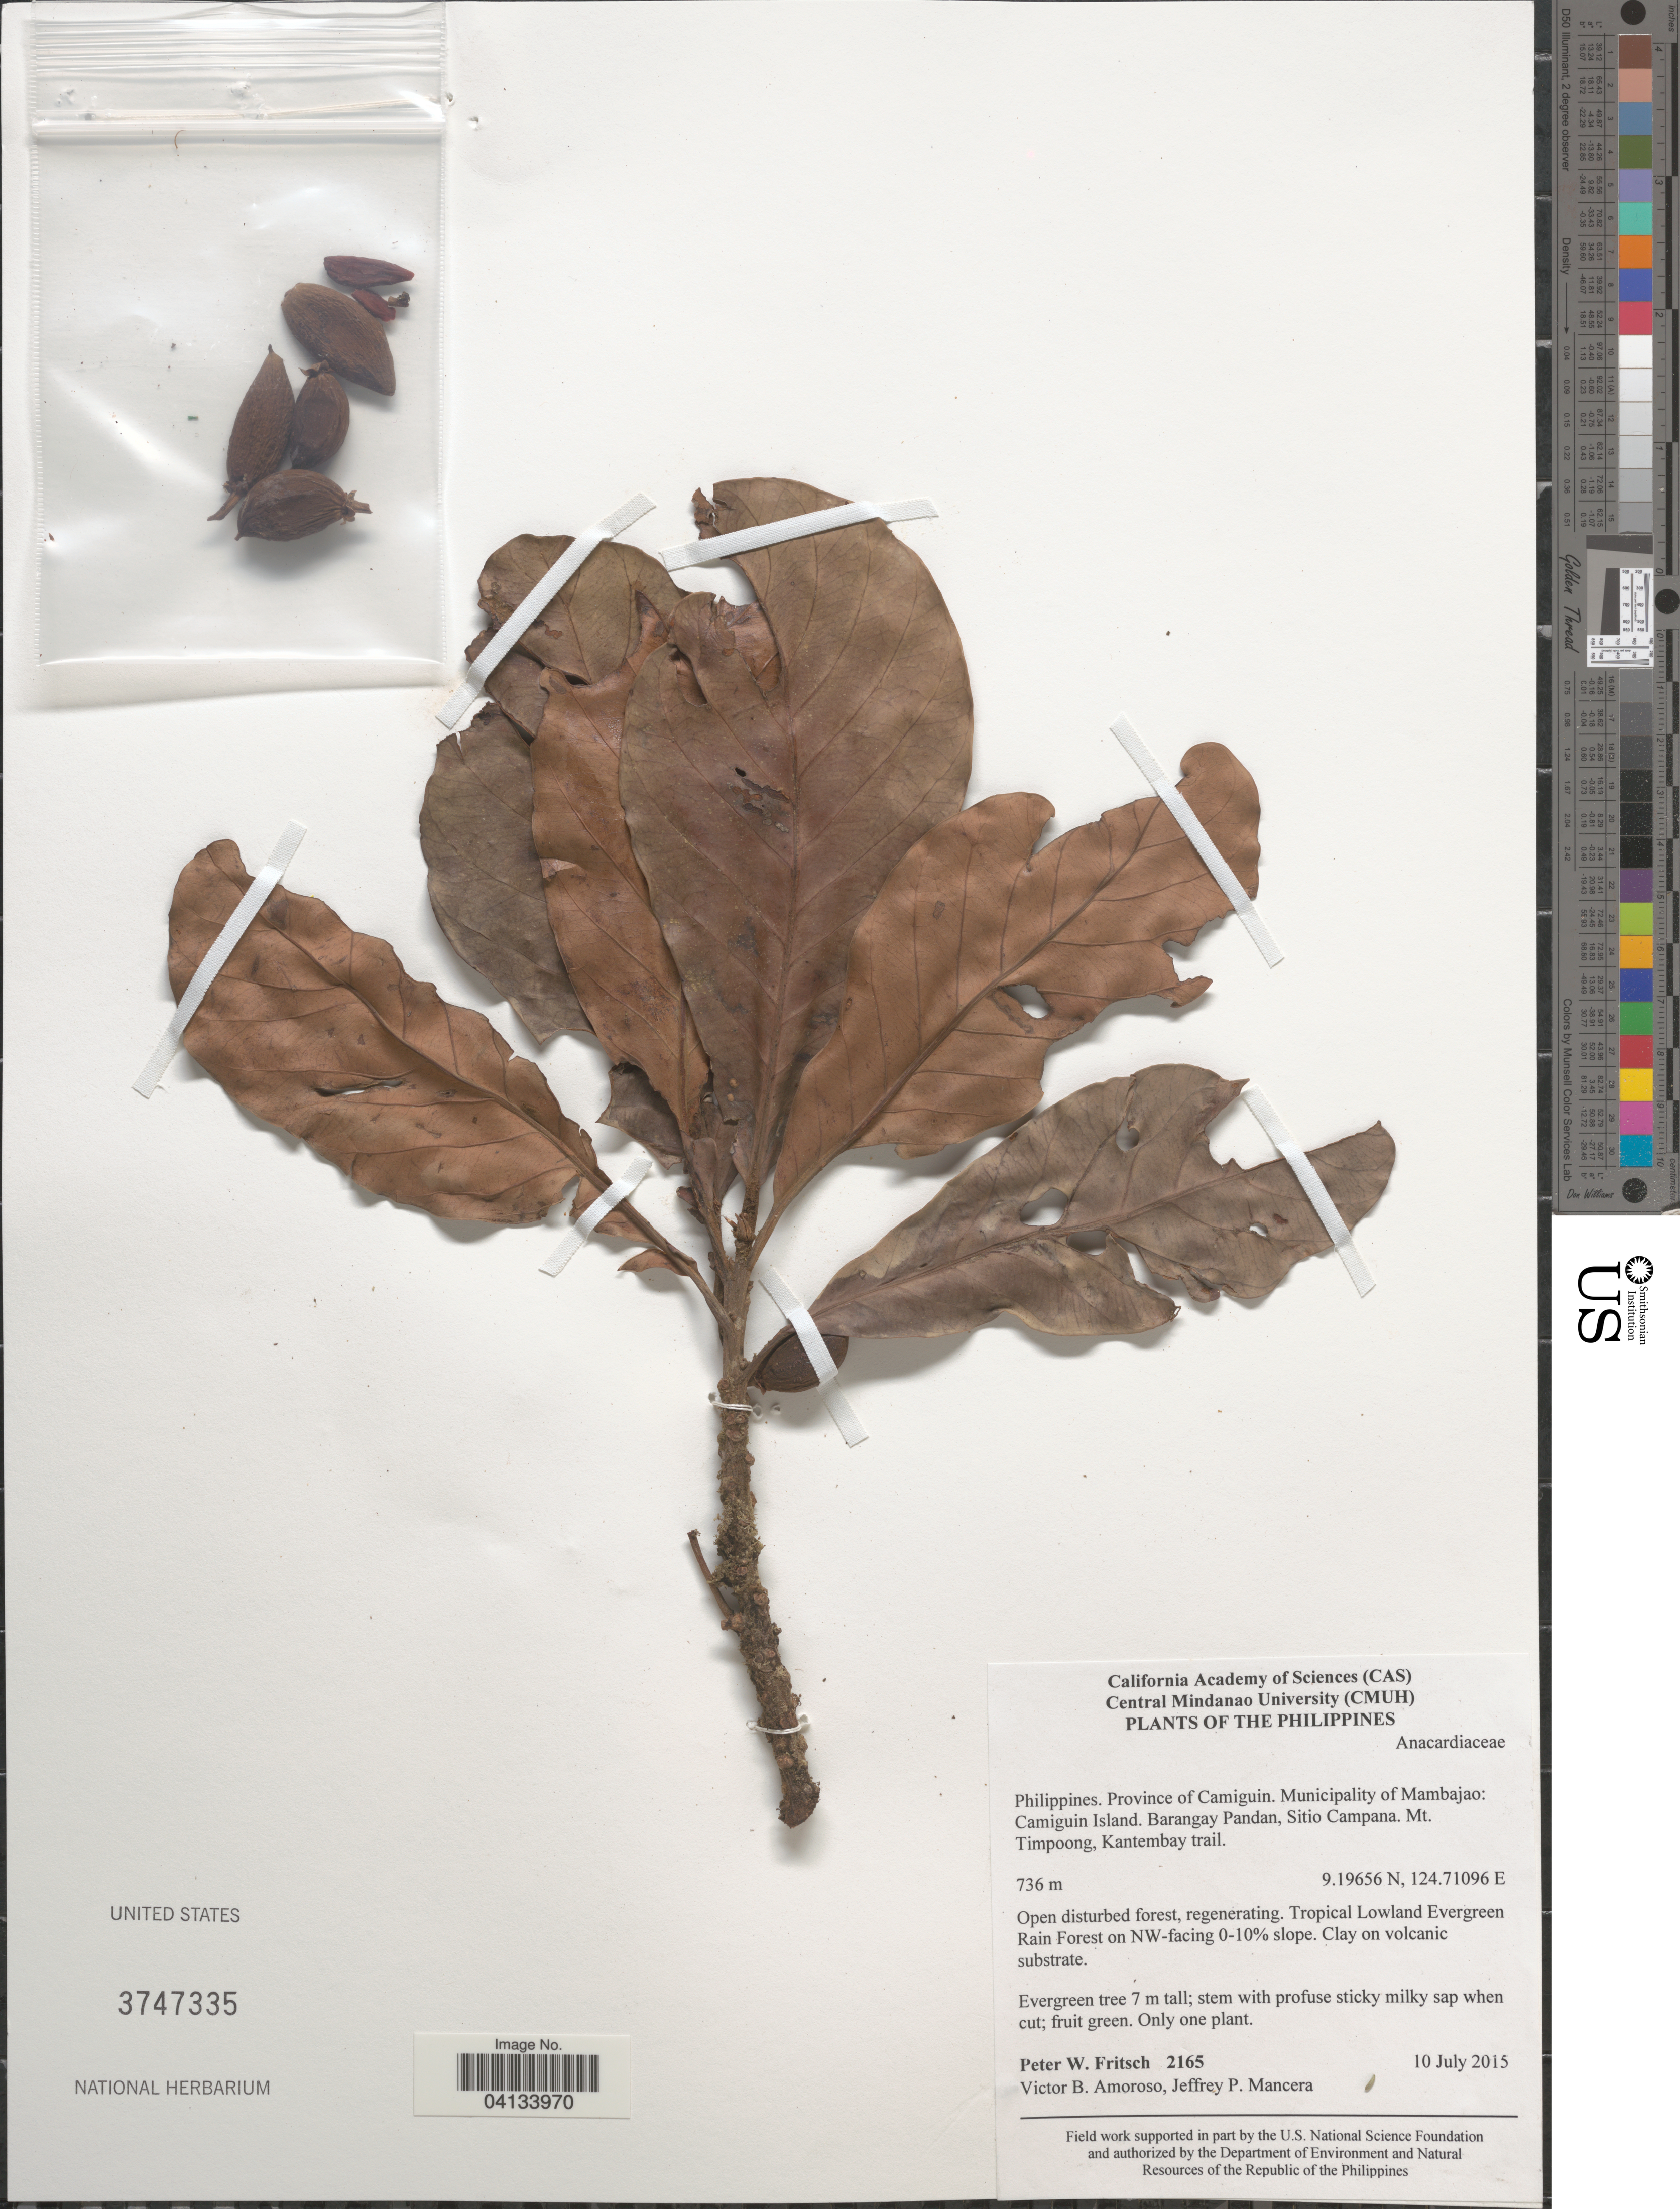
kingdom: Plantae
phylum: Tracheophyta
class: Magnoliopsida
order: Sapindales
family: Anacardiaceae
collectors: P. W. Fritsch, V. Amoroso & J. Mancera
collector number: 2165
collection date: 2015-07-10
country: Philippines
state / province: Northern Mindanao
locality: Province of Camiguin. Municipality of Mambajao: Camiguin Island. Barangay Pandan, Sitio Campana. Mt. Timpoong, Kantembay trail. Tropical Lowland Evergreen Rain Forest on NW-facing 0-10% slope.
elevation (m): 736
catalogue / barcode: US 3747335